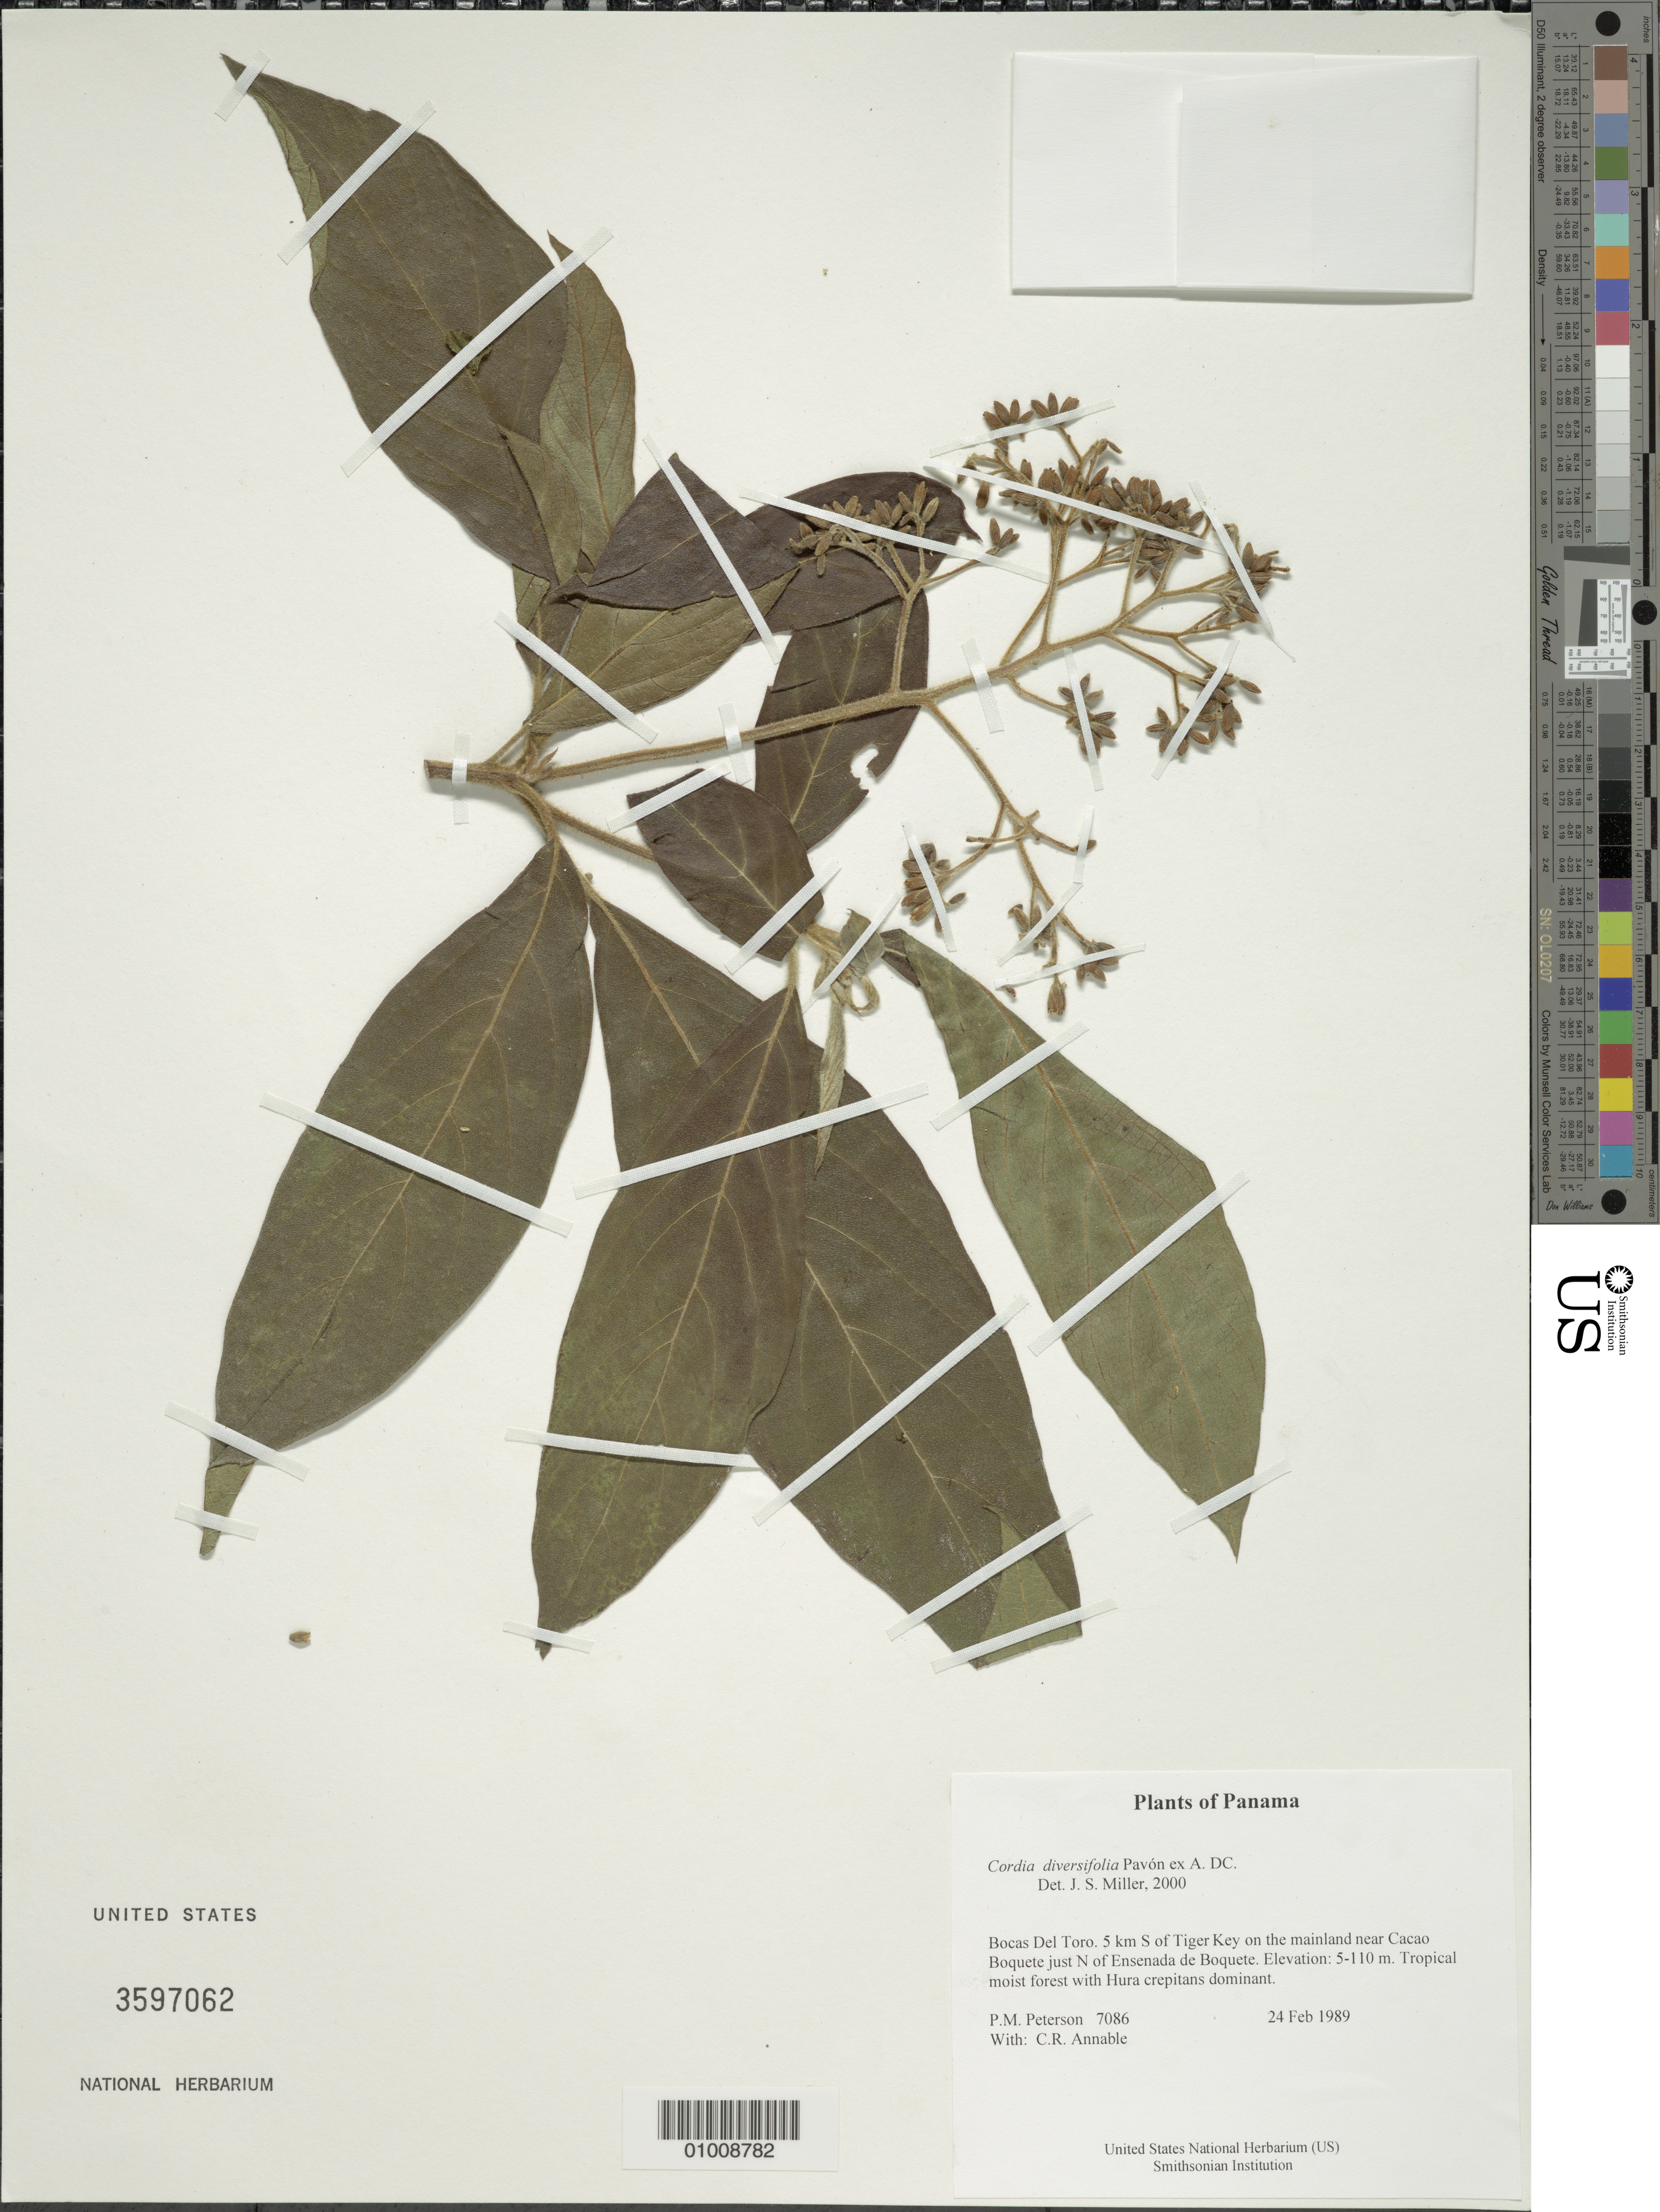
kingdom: Plantae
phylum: Tracheophyta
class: Magnoliopsida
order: Boraginales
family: Cordiaceae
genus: Cordia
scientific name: Cordia diversifolia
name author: Pav. ex DC.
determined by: Miller, James S., (MO), Missouri Botanical Garden (UNITED STATES)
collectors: P. M. Peterson & C. R. Annable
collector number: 07086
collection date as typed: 24 Feb 1989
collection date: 1989-02-24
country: Panama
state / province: Bocas del Toro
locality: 5 km S of Tiger Key on the mainland near Cacao Boquete just N of Ensenada de Boquete.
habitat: Tropical moist forest with Hura crepitans dominant.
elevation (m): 5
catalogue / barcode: US 3597062